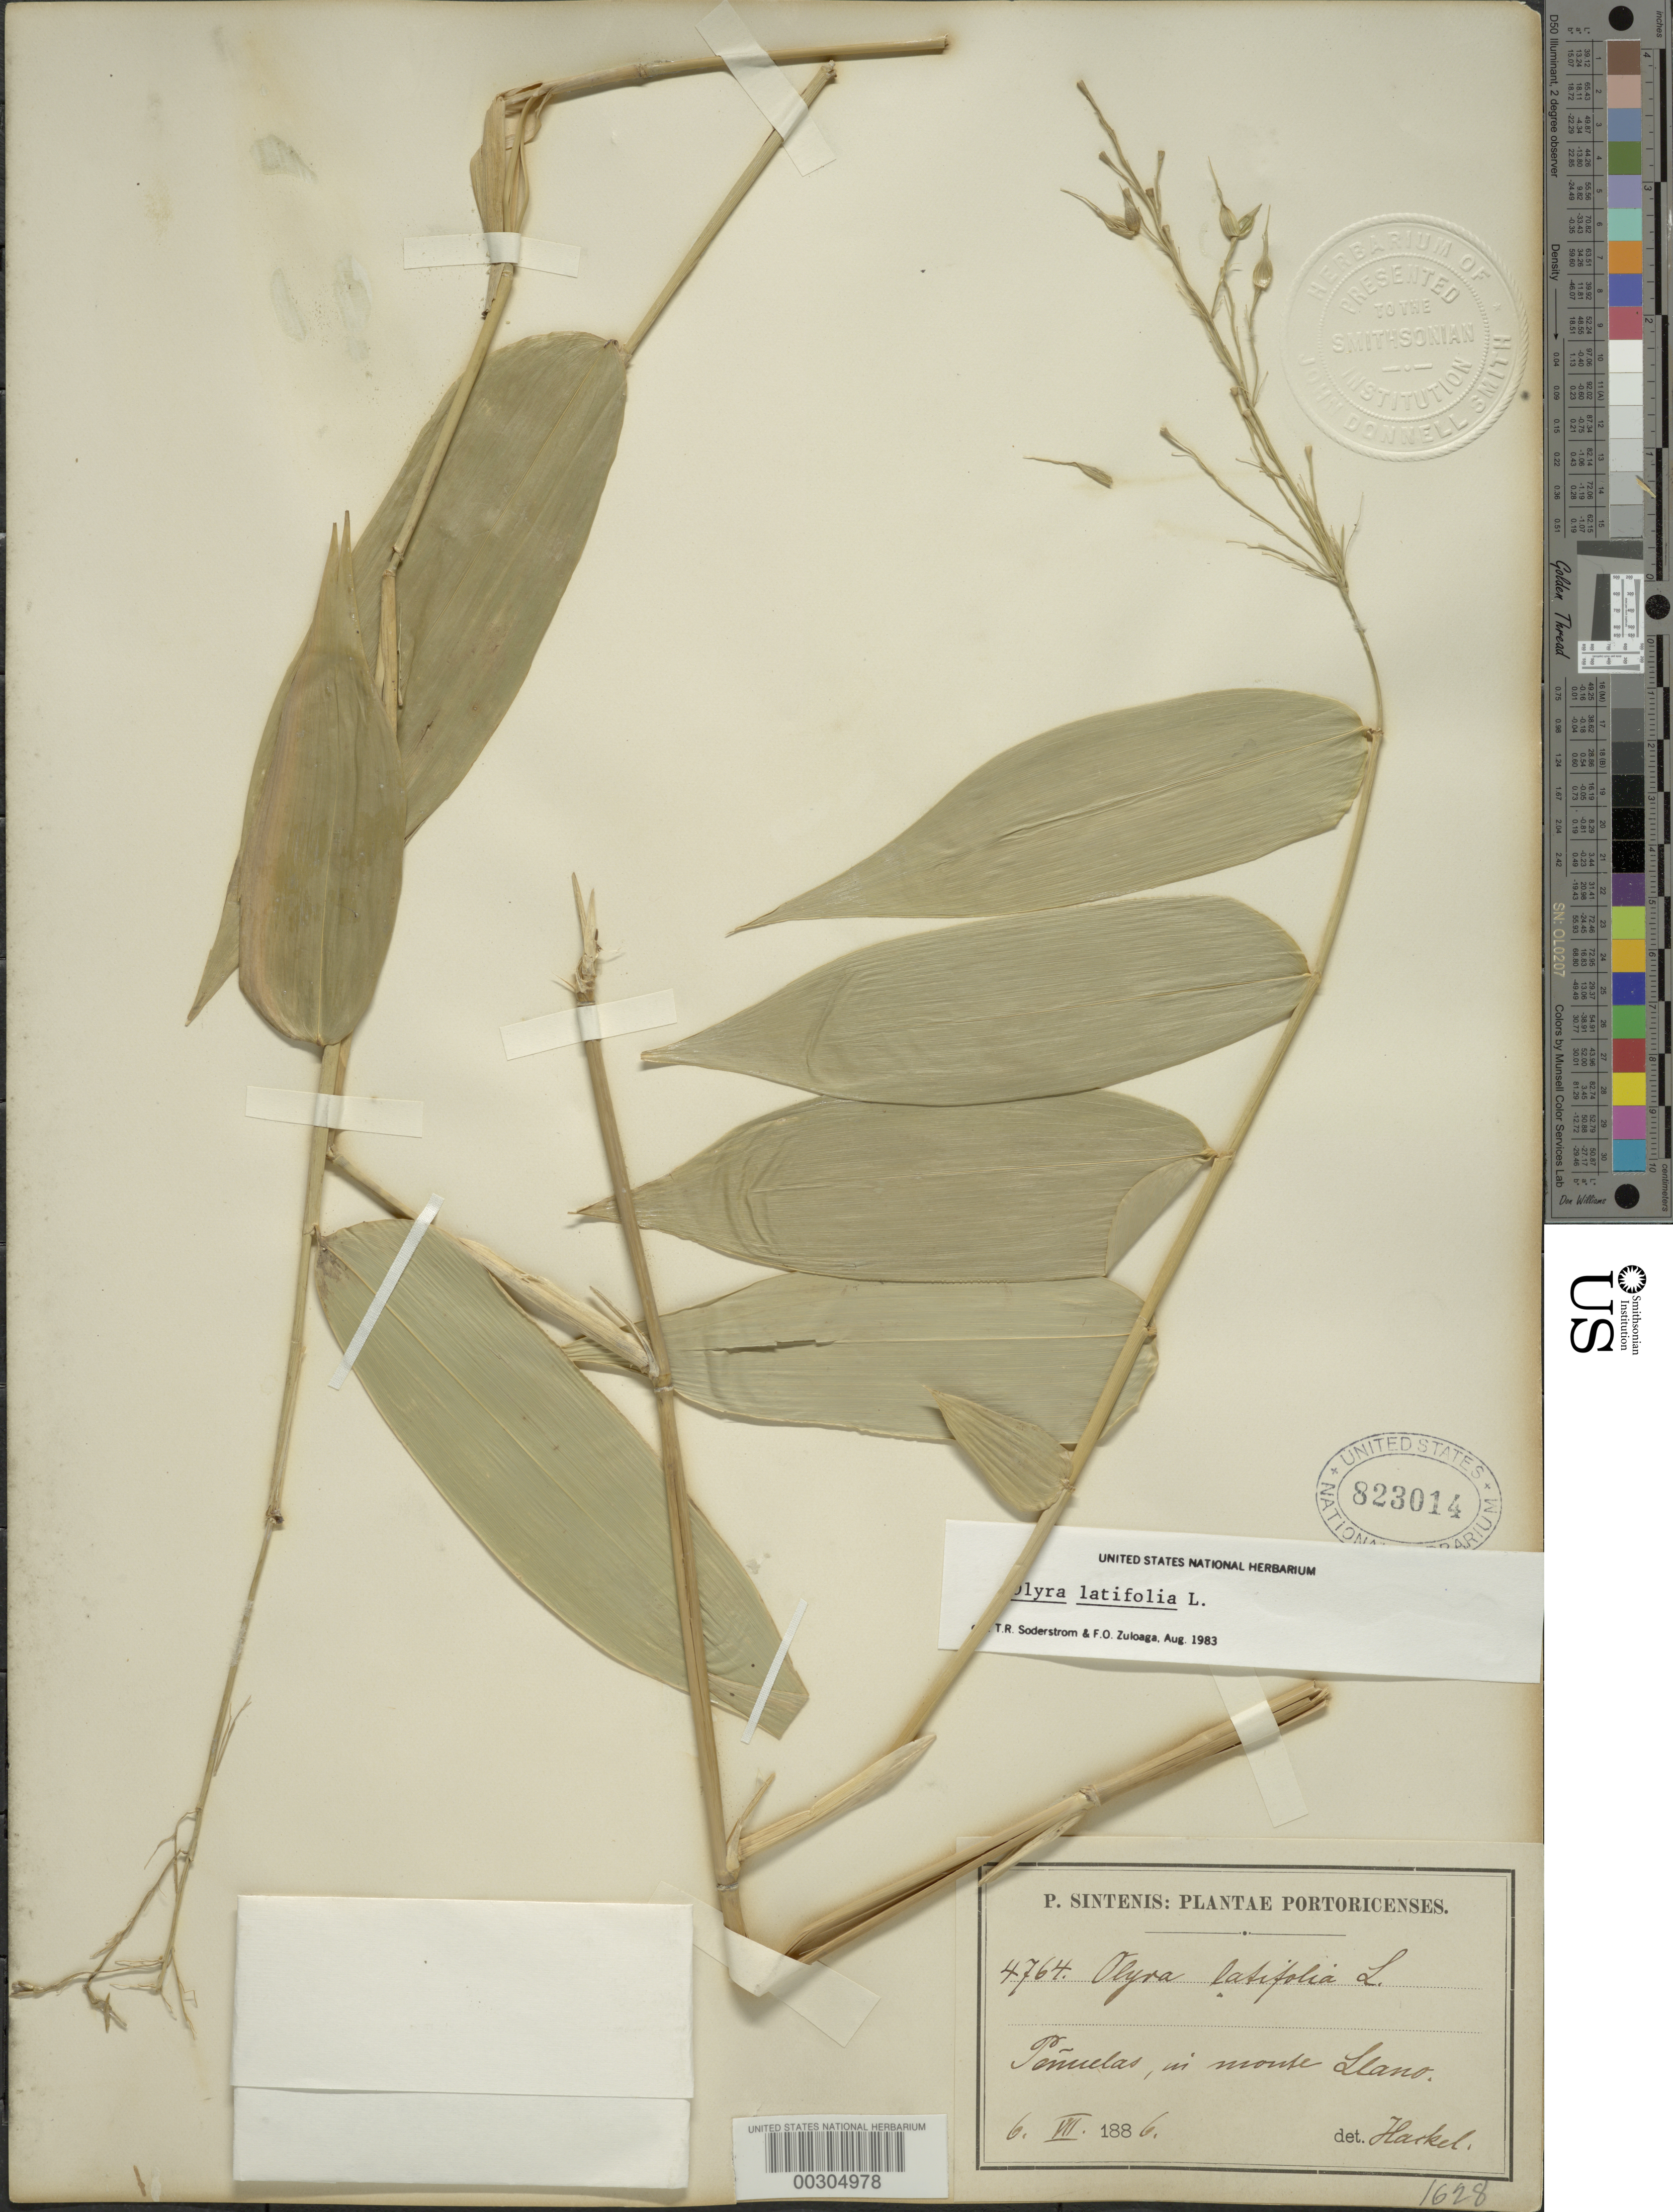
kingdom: Plantae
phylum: Tracheophyta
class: Liliopsida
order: Poales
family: Poaceae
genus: Olyra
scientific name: Olyra latifolia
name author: L.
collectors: P. Sintenis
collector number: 4764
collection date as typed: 06 Jul 1886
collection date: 1886-07-06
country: Puerto Rico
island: Greater Antilles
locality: Penuelas (?)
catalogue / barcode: US 823014